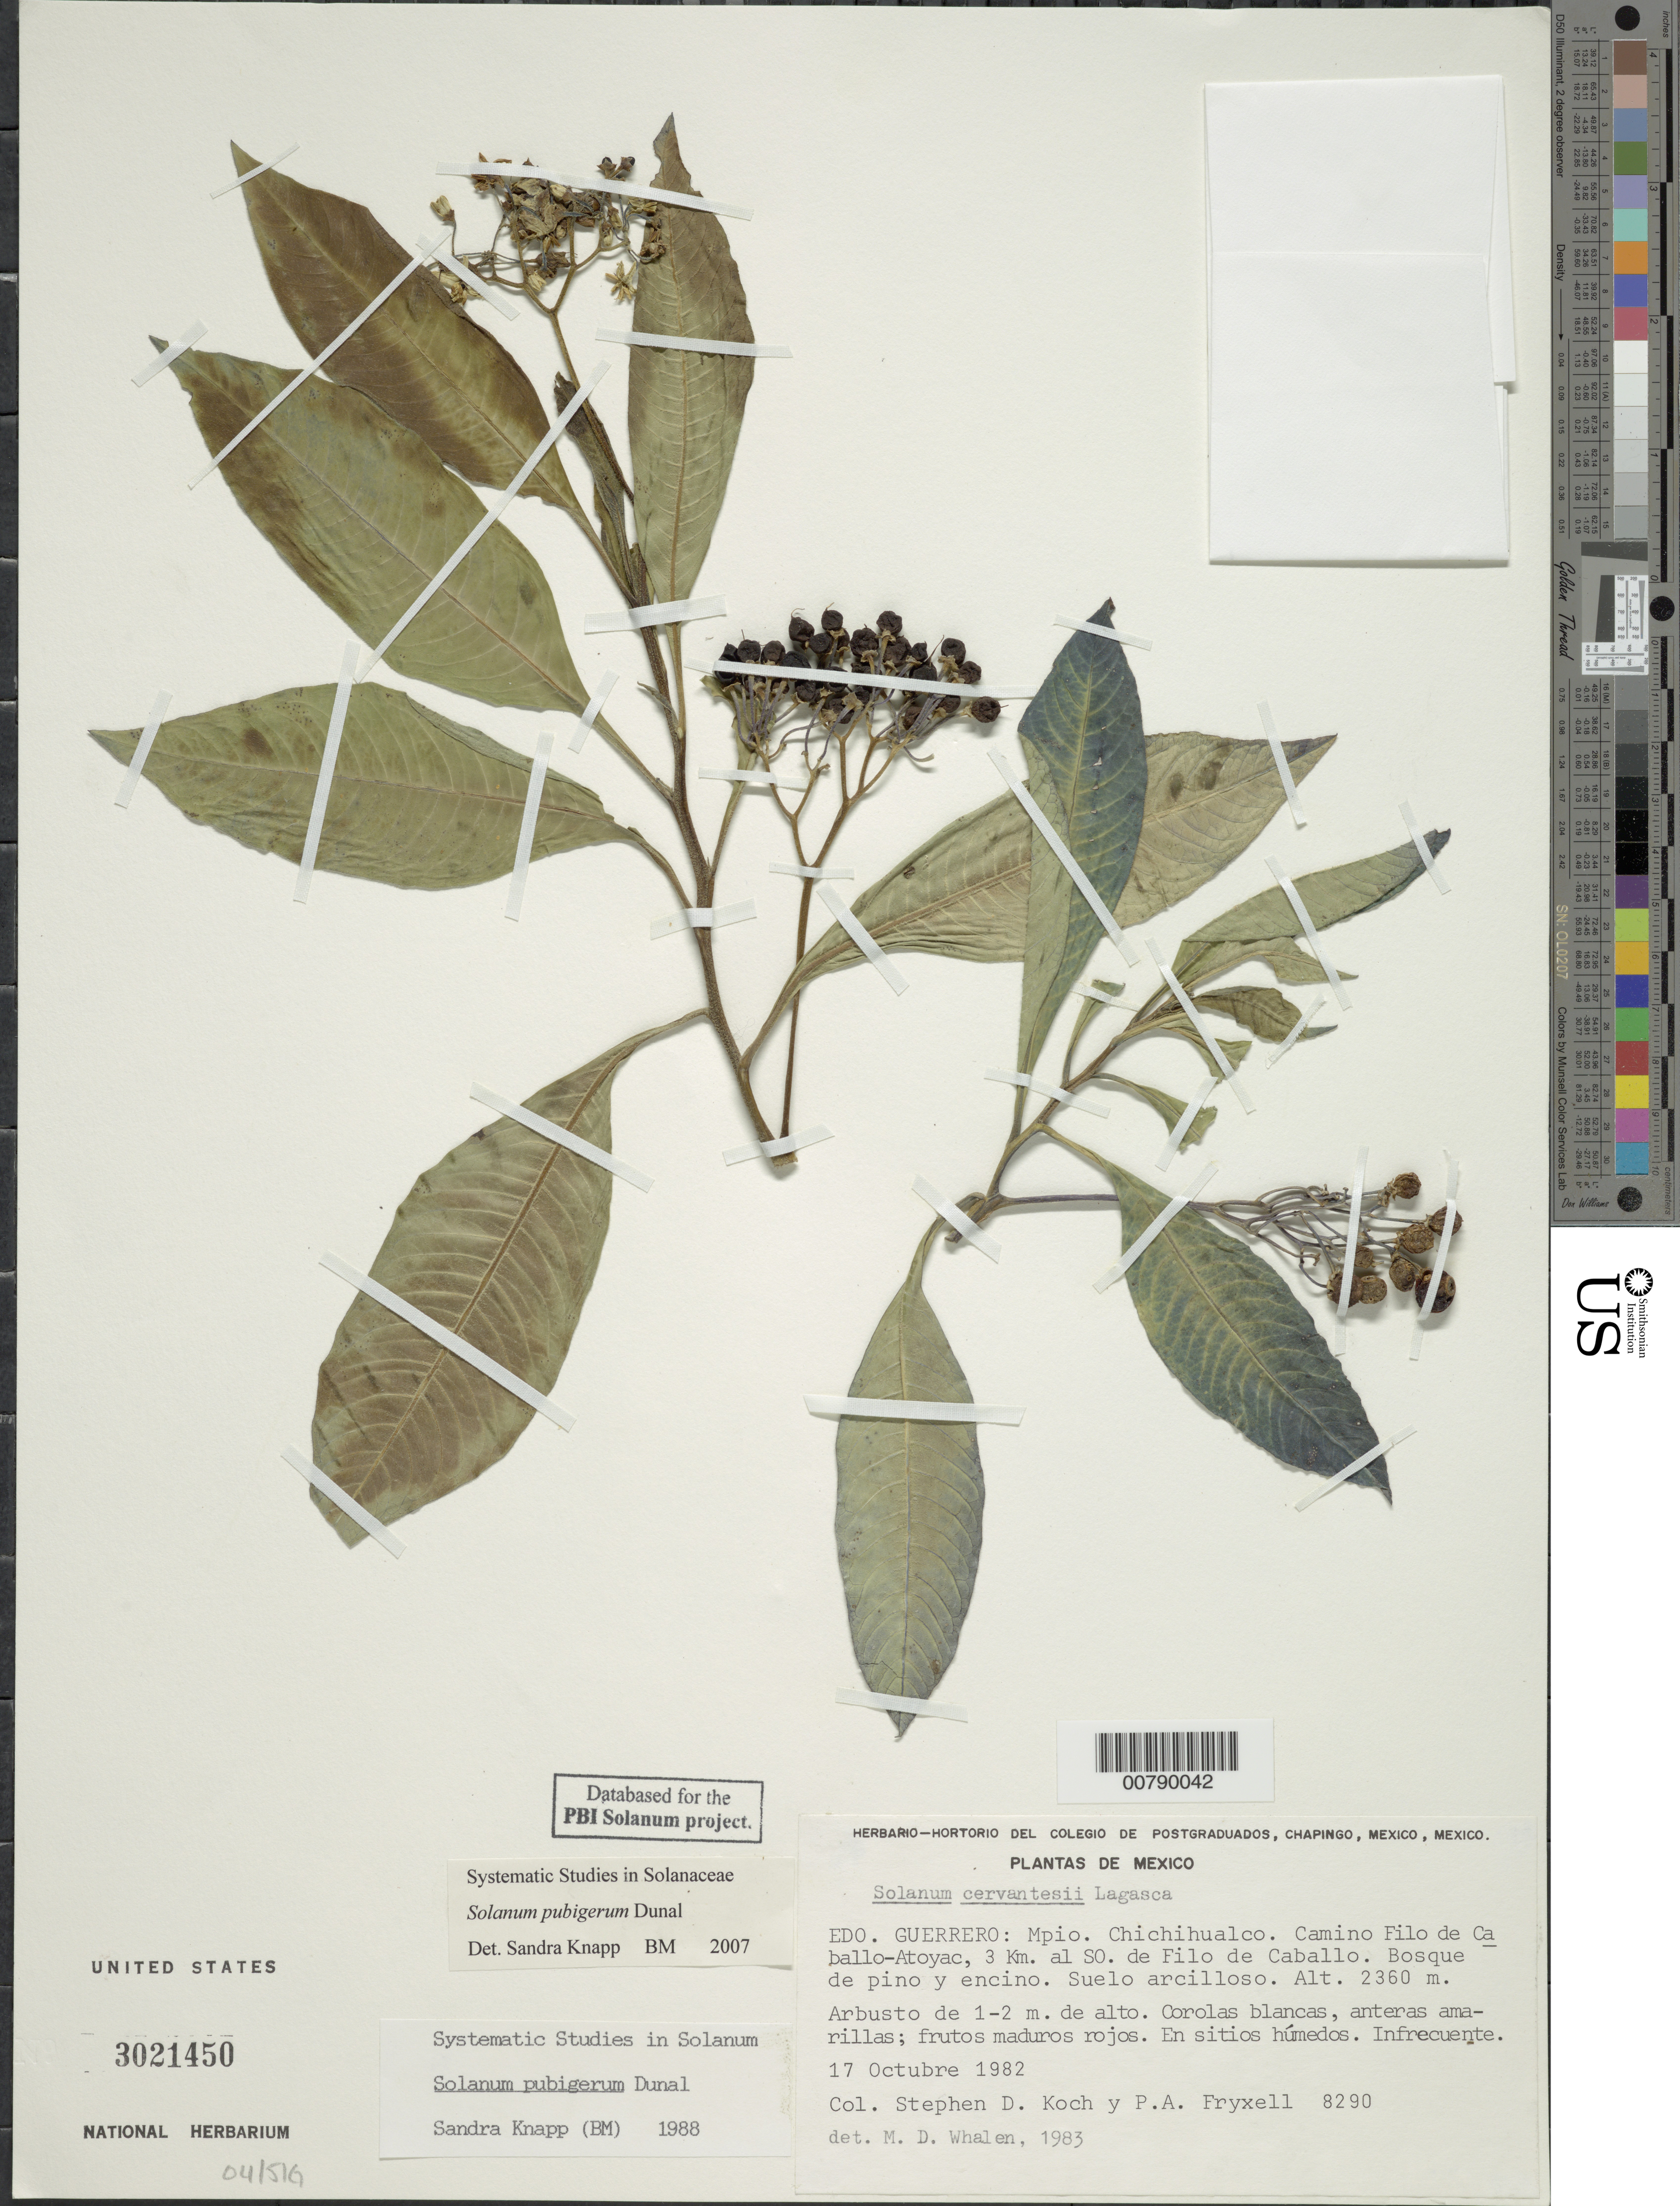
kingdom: Plantae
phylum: Tracheophyta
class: Magnoliopsida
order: Solanales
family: Solanaceae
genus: Solanum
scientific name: Solanum pubigerum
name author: Dunal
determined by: Knapp, S. D.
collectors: S. D. Koch & P. A. Fryxell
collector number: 8290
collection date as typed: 17 Oct 1982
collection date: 1982-10-17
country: Mexico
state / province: Guerrero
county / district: Chichihualco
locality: Camino Filo de Caballo-Atoyac, 3km al SO de Filo de Caballo.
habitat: Bosque de pino y encino, suelo arcilloso. En sitios húmedos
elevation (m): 2360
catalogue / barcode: US 3021450